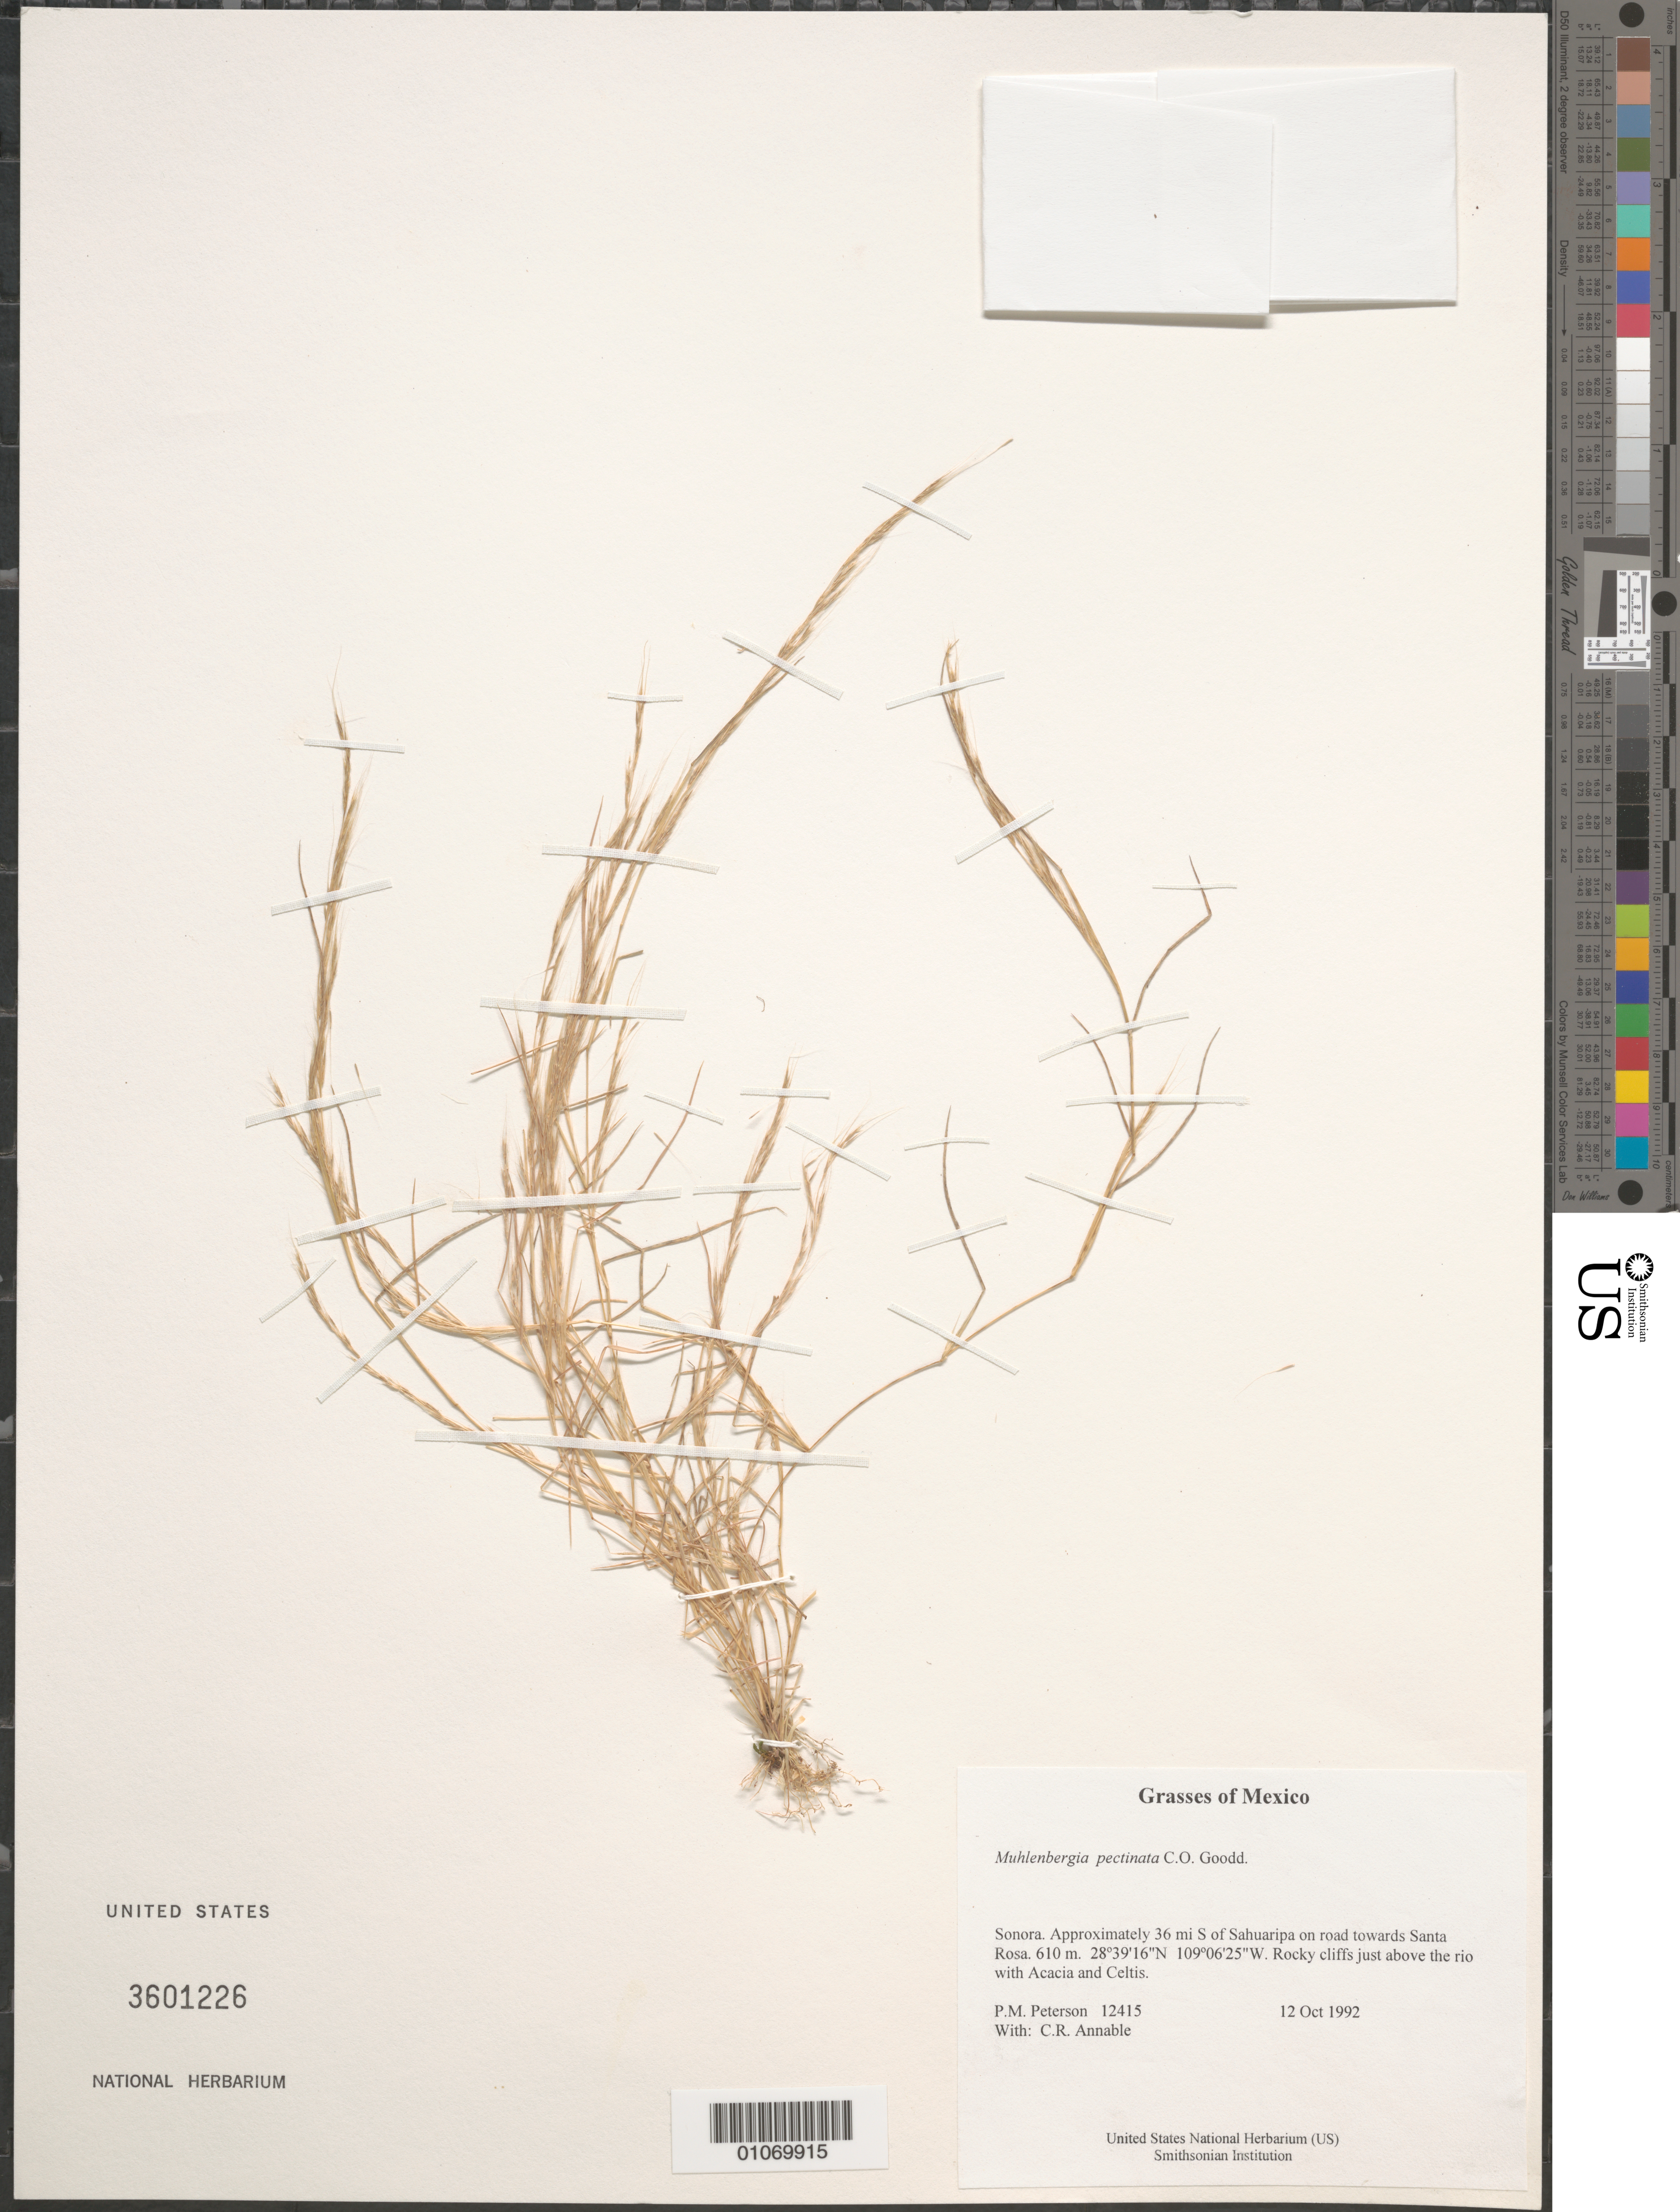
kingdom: Plantae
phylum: Tracheophyta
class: Liliopsida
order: Poales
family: Poaceae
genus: Muhlenbergia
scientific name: Muhlenbergia pectinata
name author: C.O. Goodd.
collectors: P. M. Peterson & C. R. Annable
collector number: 12415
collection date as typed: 12 Oct 1992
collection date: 1992-10-12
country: Mexico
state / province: Sonora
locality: Approximately 36 mi S of Sahuaripa on road towards Santa Rosa.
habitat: Rocky cliffs just above the rio with Acacia and Celtis.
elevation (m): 610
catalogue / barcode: US 3601226